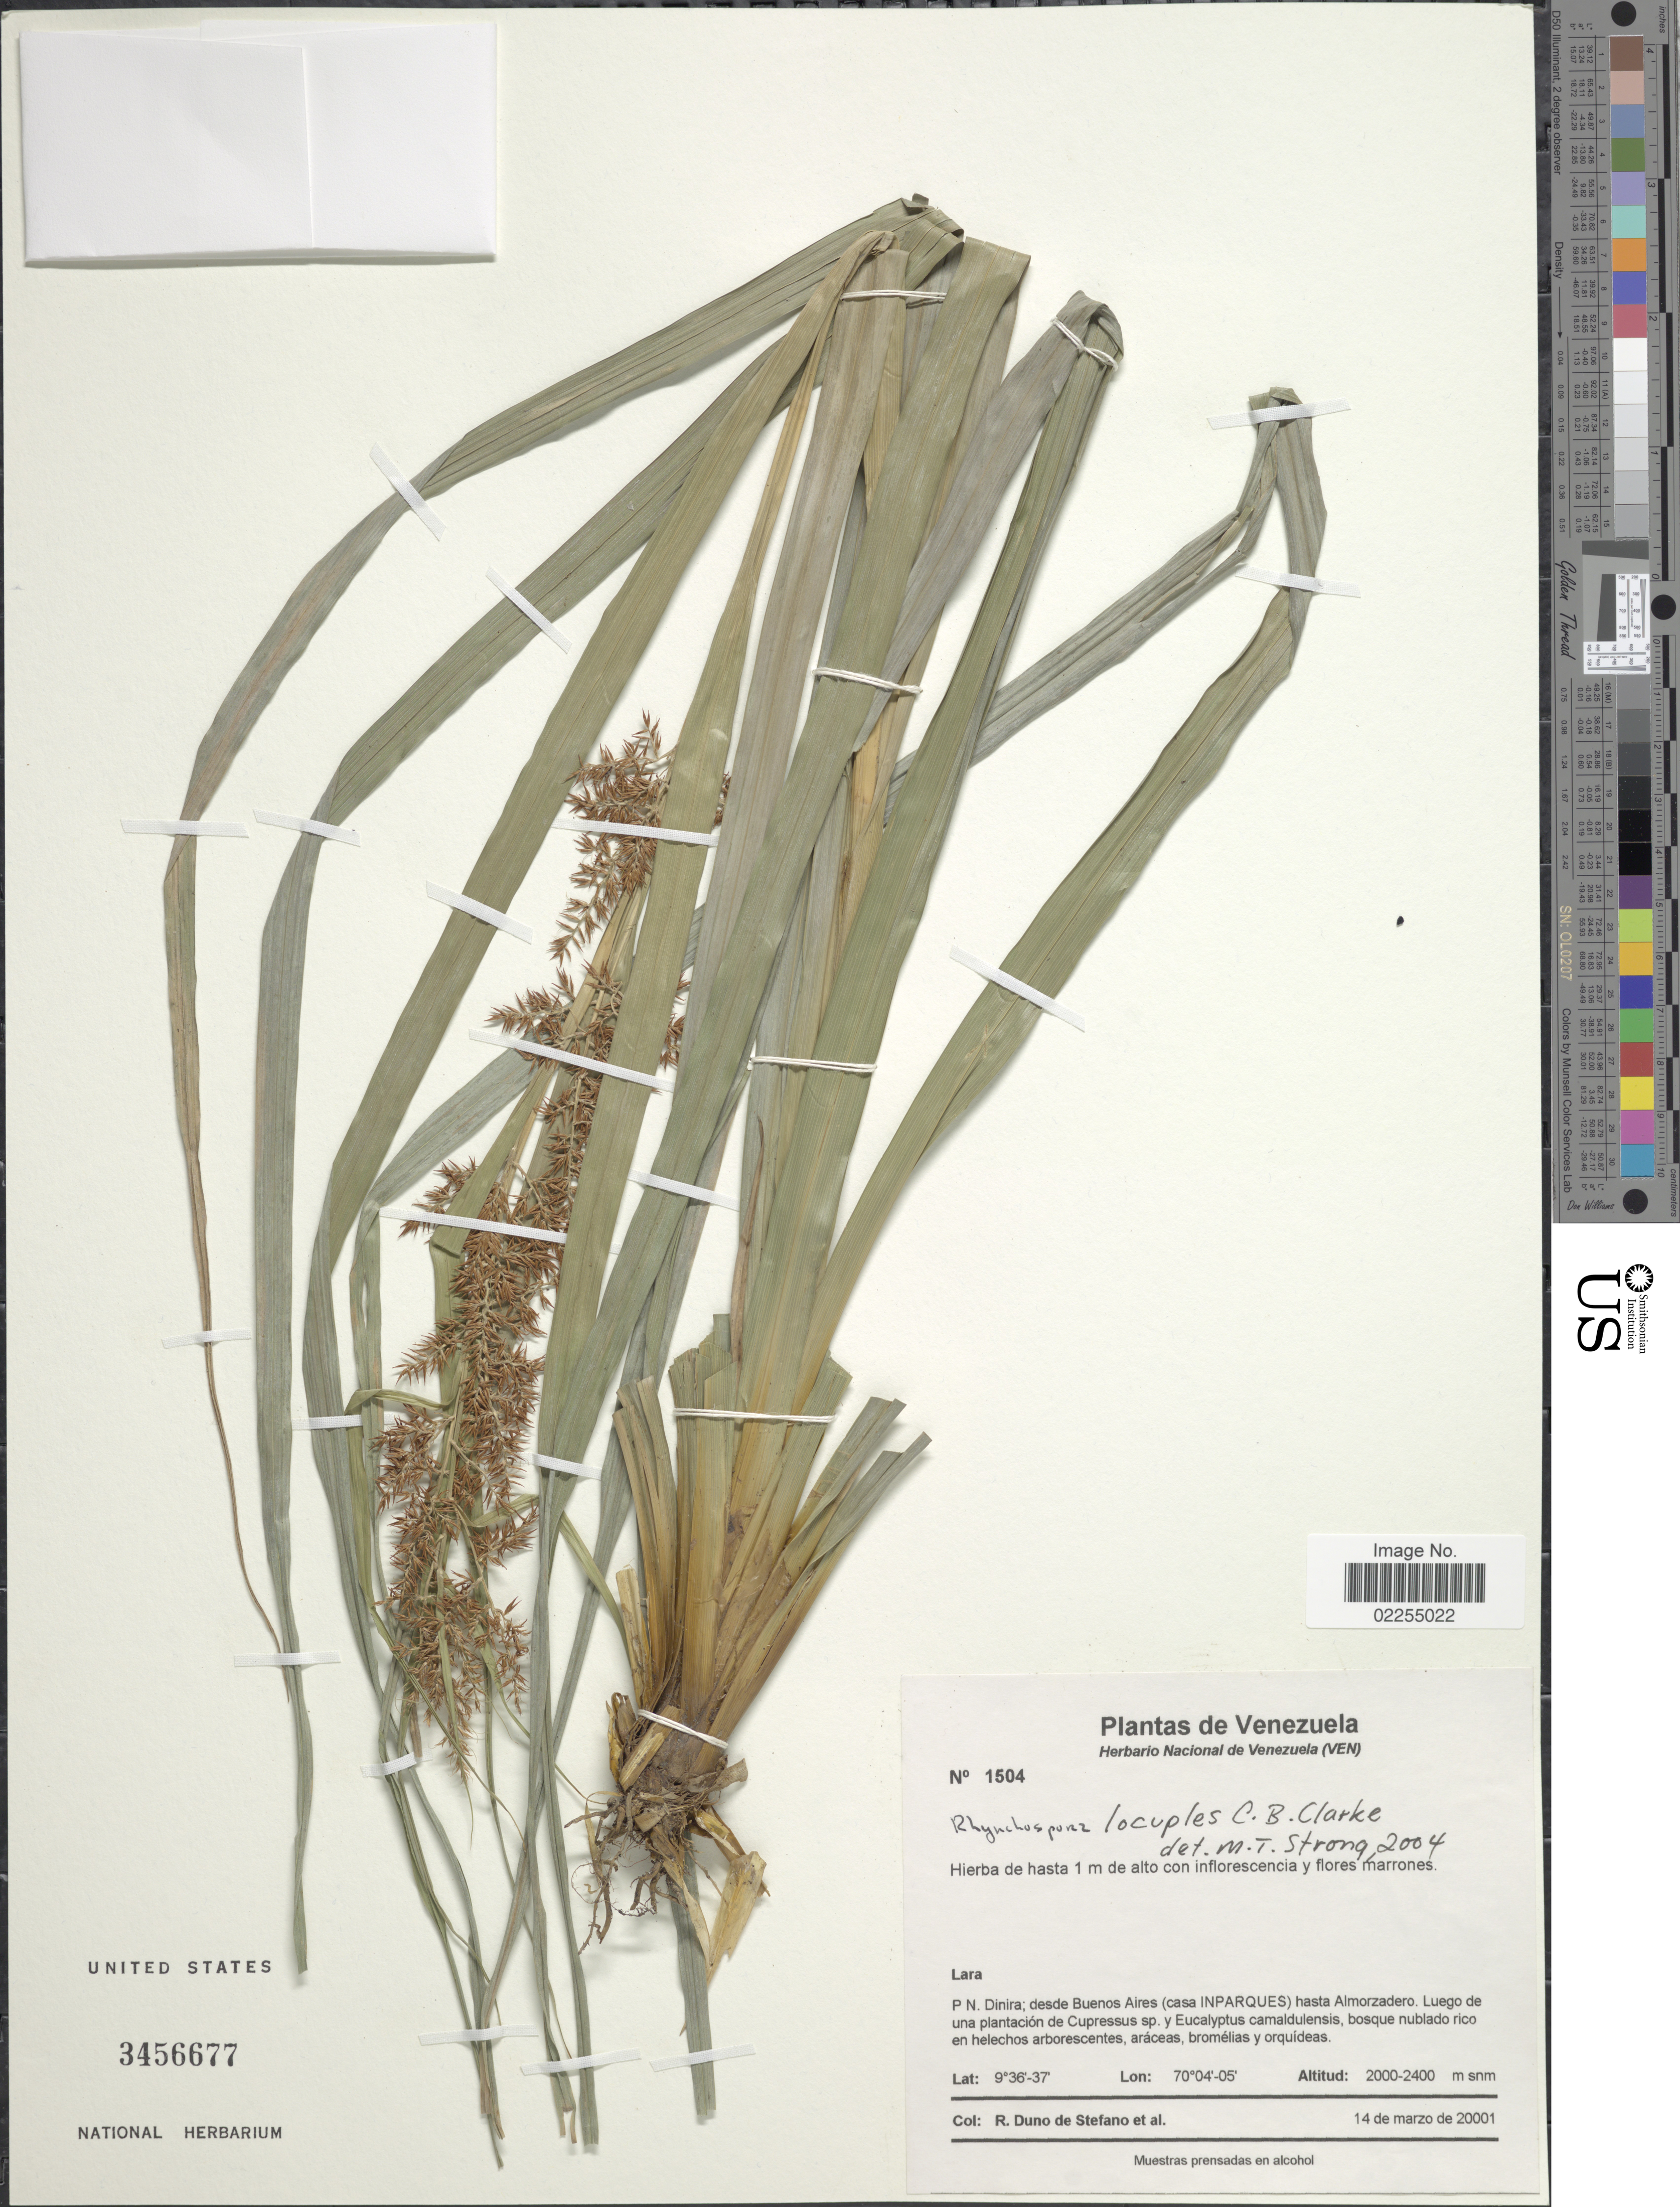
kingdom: Plantae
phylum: Tracheophyta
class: Liliopsida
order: Poales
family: Cyperaceae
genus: Rhynchospora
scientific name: Rhynchospora locuples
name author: C.B. Clarke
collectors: R. Duno de Stefano & et al.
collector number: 1504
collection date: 2001-03-14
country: Venezuela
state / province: Lara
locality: P N. Dinira; desde Buenos Aires (casa Inparques) hasta Almorzadero, luego de una plantacion de Cupressus sp. y Eucalyptus camaldulensis, bosque nublado rico en helechos arborescentes, araceas, bromelias y orquideas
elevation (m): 2000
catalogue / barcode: US 3456677